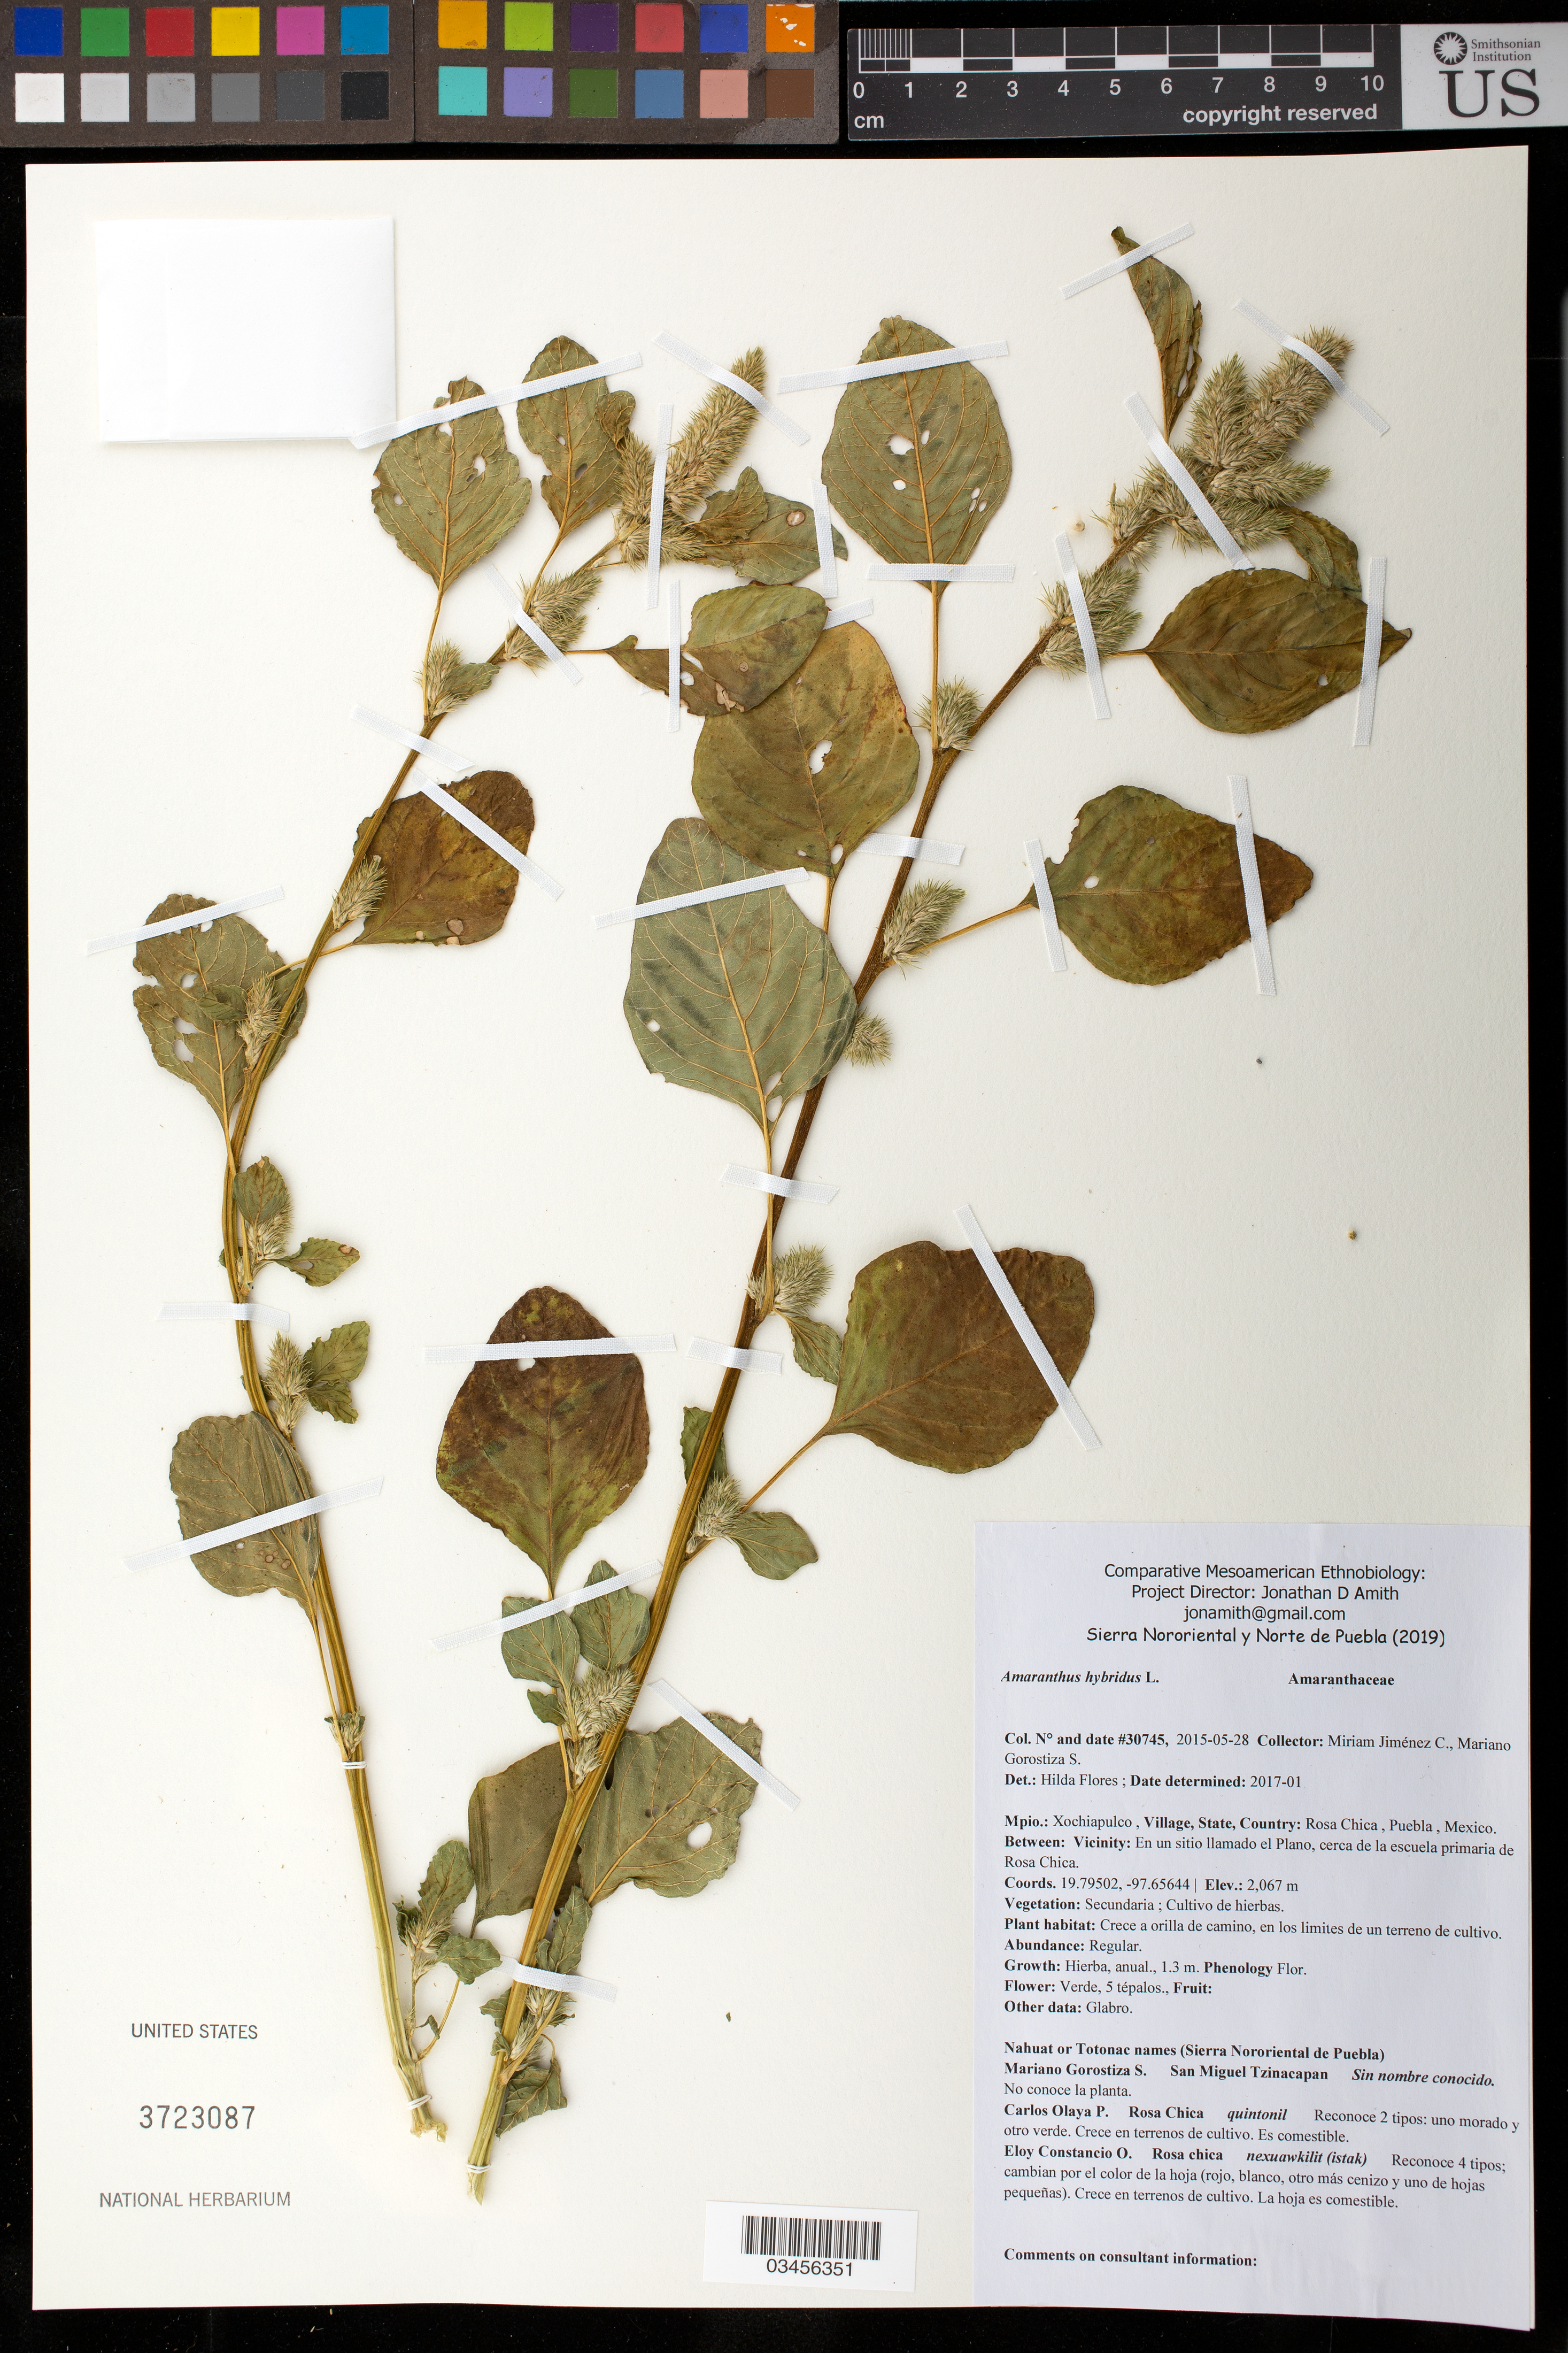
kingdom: Plantae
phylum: Tracheophyta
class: Magnoliopsida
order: Caryophyllales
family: Amaranthaceae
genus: Amaranthus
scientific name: Amaranthus hybridus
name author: L.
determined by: Flores, H.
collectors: M. Jiménez Chimil & M. Gorostiza S.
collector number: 30745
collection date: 2015-05-28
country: México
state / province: Puebla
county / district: Xochiapulco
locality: PUEBLO: Rosa Chica; LOCALIDAD EXACTA: En un sitio llamado El Plano, cerca de la escuela primaria de Rosa Chica.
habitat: Cultivo de hierbas | Crece a orilla de camino, en los límites de un terreno de cultivo.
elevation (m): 2067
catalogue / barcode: US 3723087